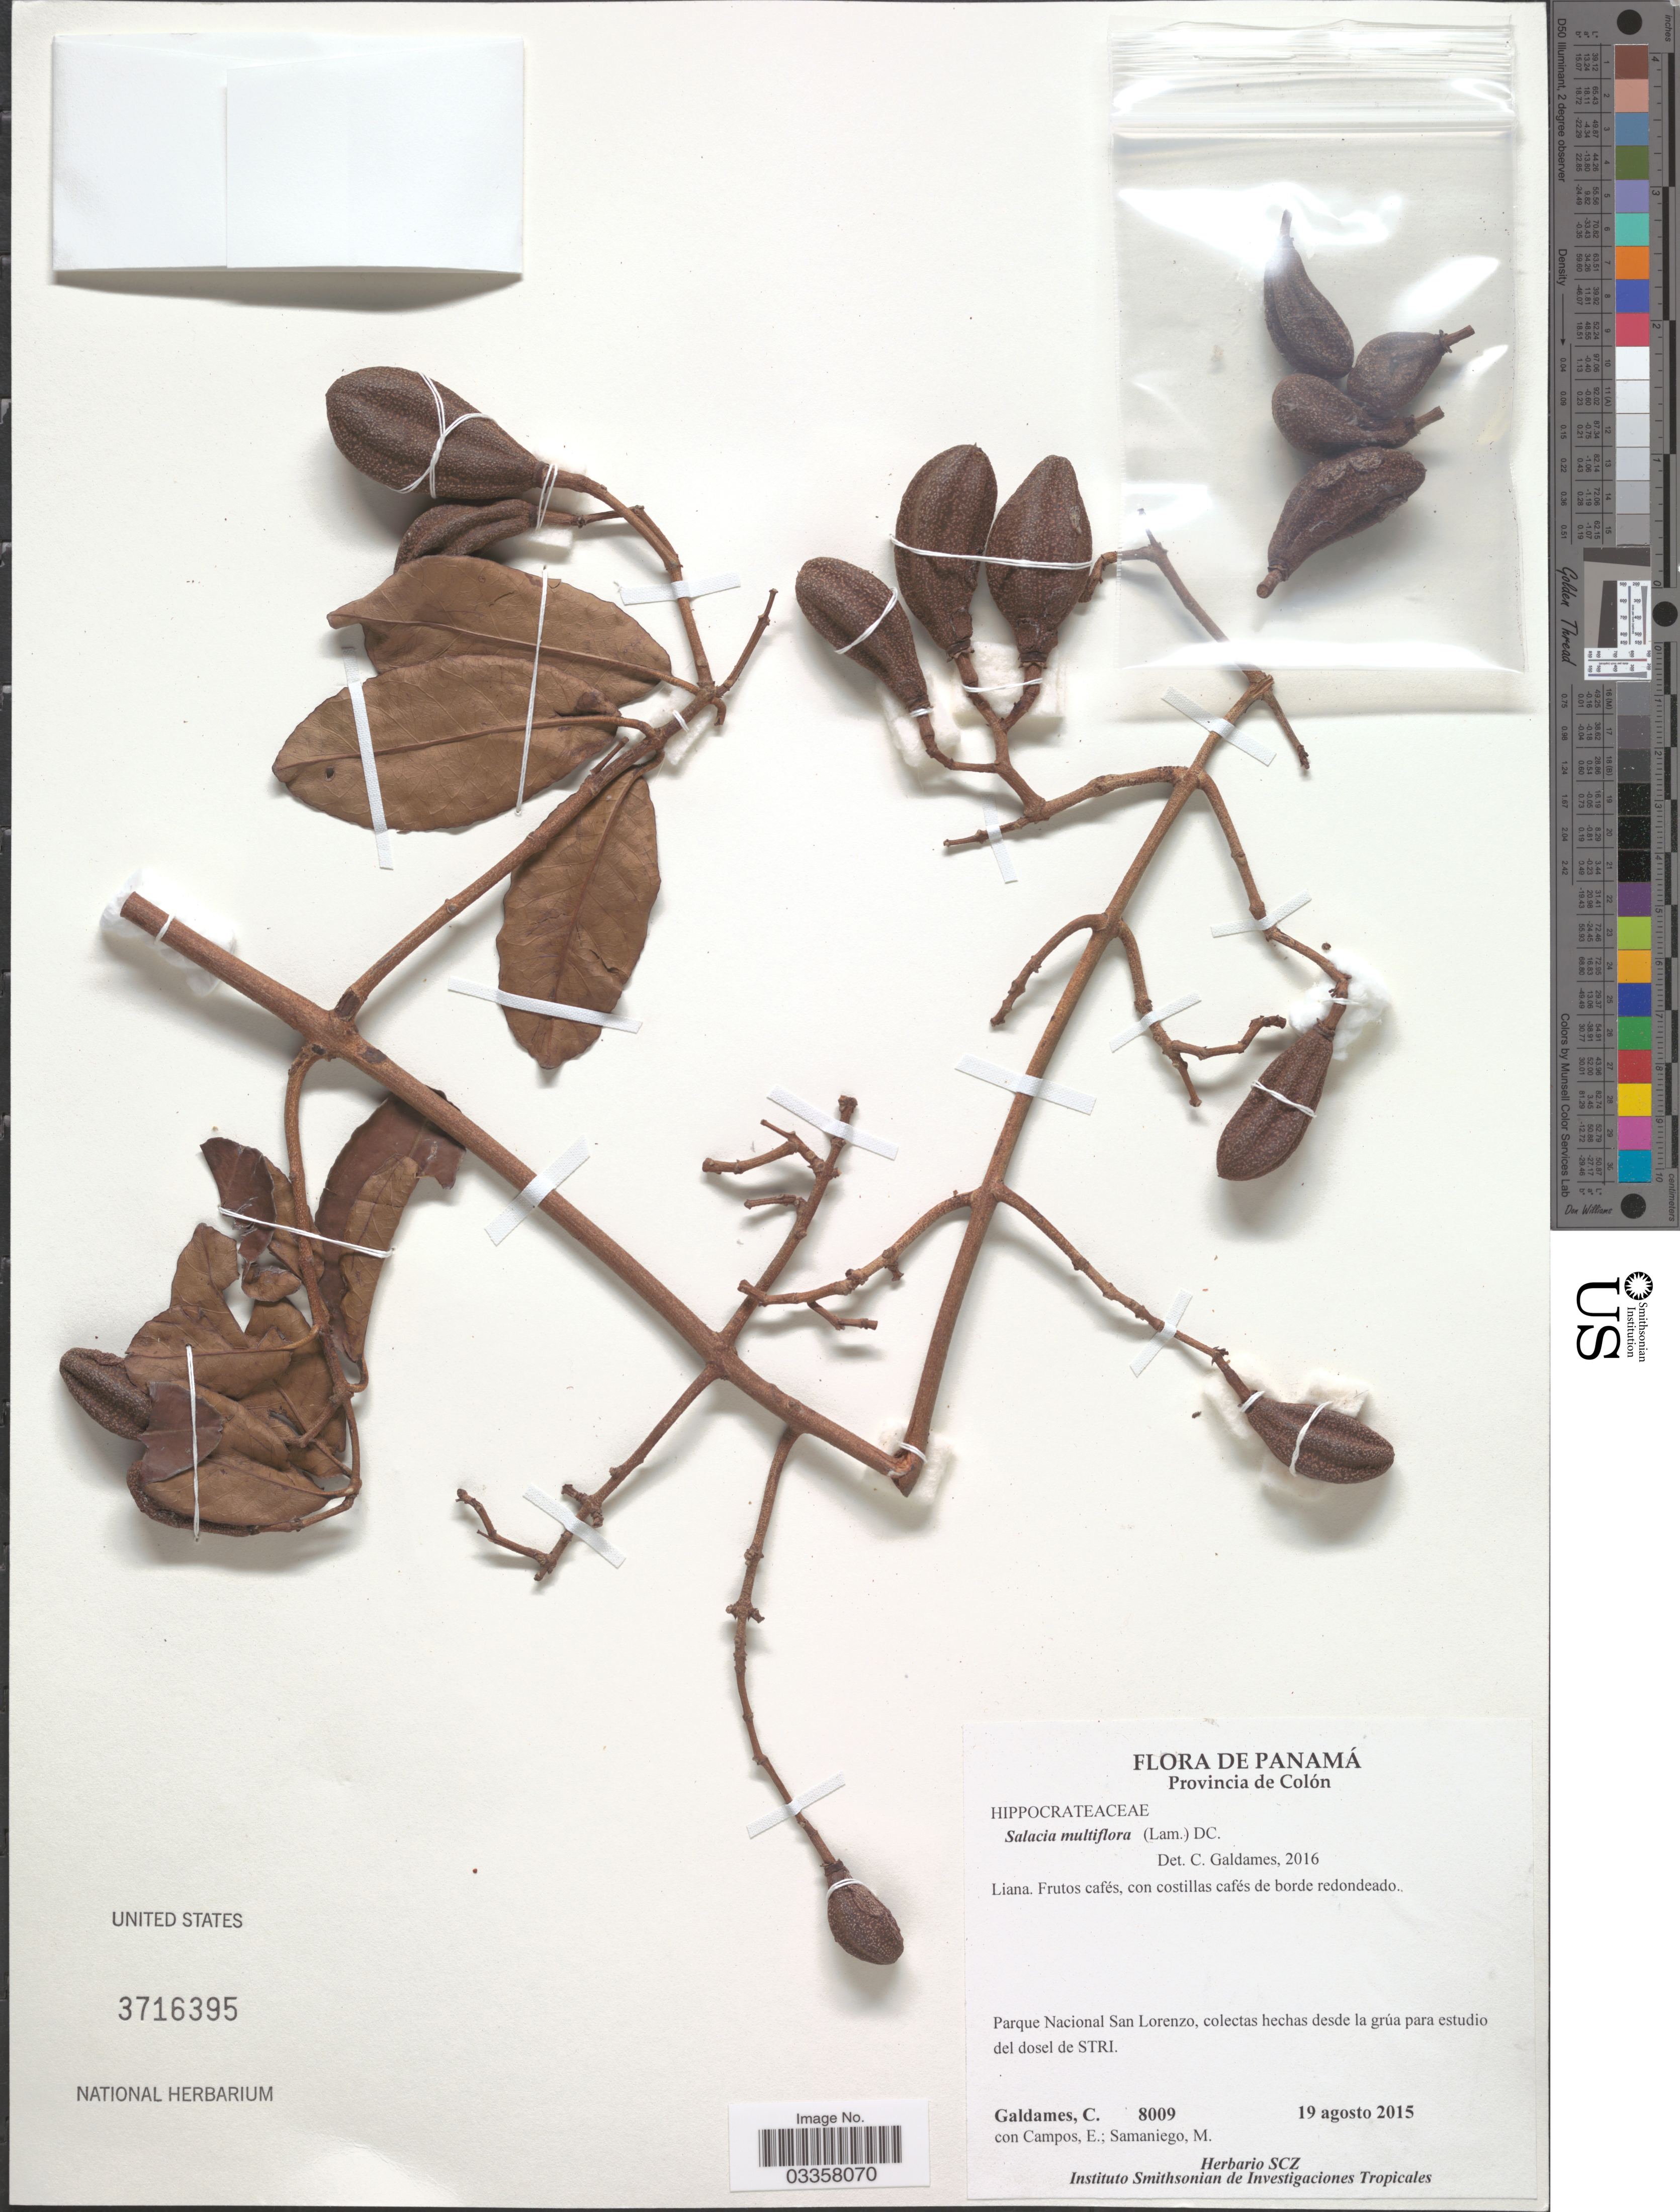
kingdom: Plantae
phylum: Tracheophyta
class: Magnoliopsida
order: Celastrales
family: Celastraceae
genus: Salacia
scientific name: Salacia multiflora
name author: (Lam.) DC.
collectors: C. Galdames, E. Campos & M. Samaniego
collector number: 8009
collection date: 2015-08-19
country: Panama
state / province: Colón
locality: Parque Nacional San Lorenzo, colectas hechas desde la grúa para estudio del dosel de STRI.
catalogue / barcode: US 3716395